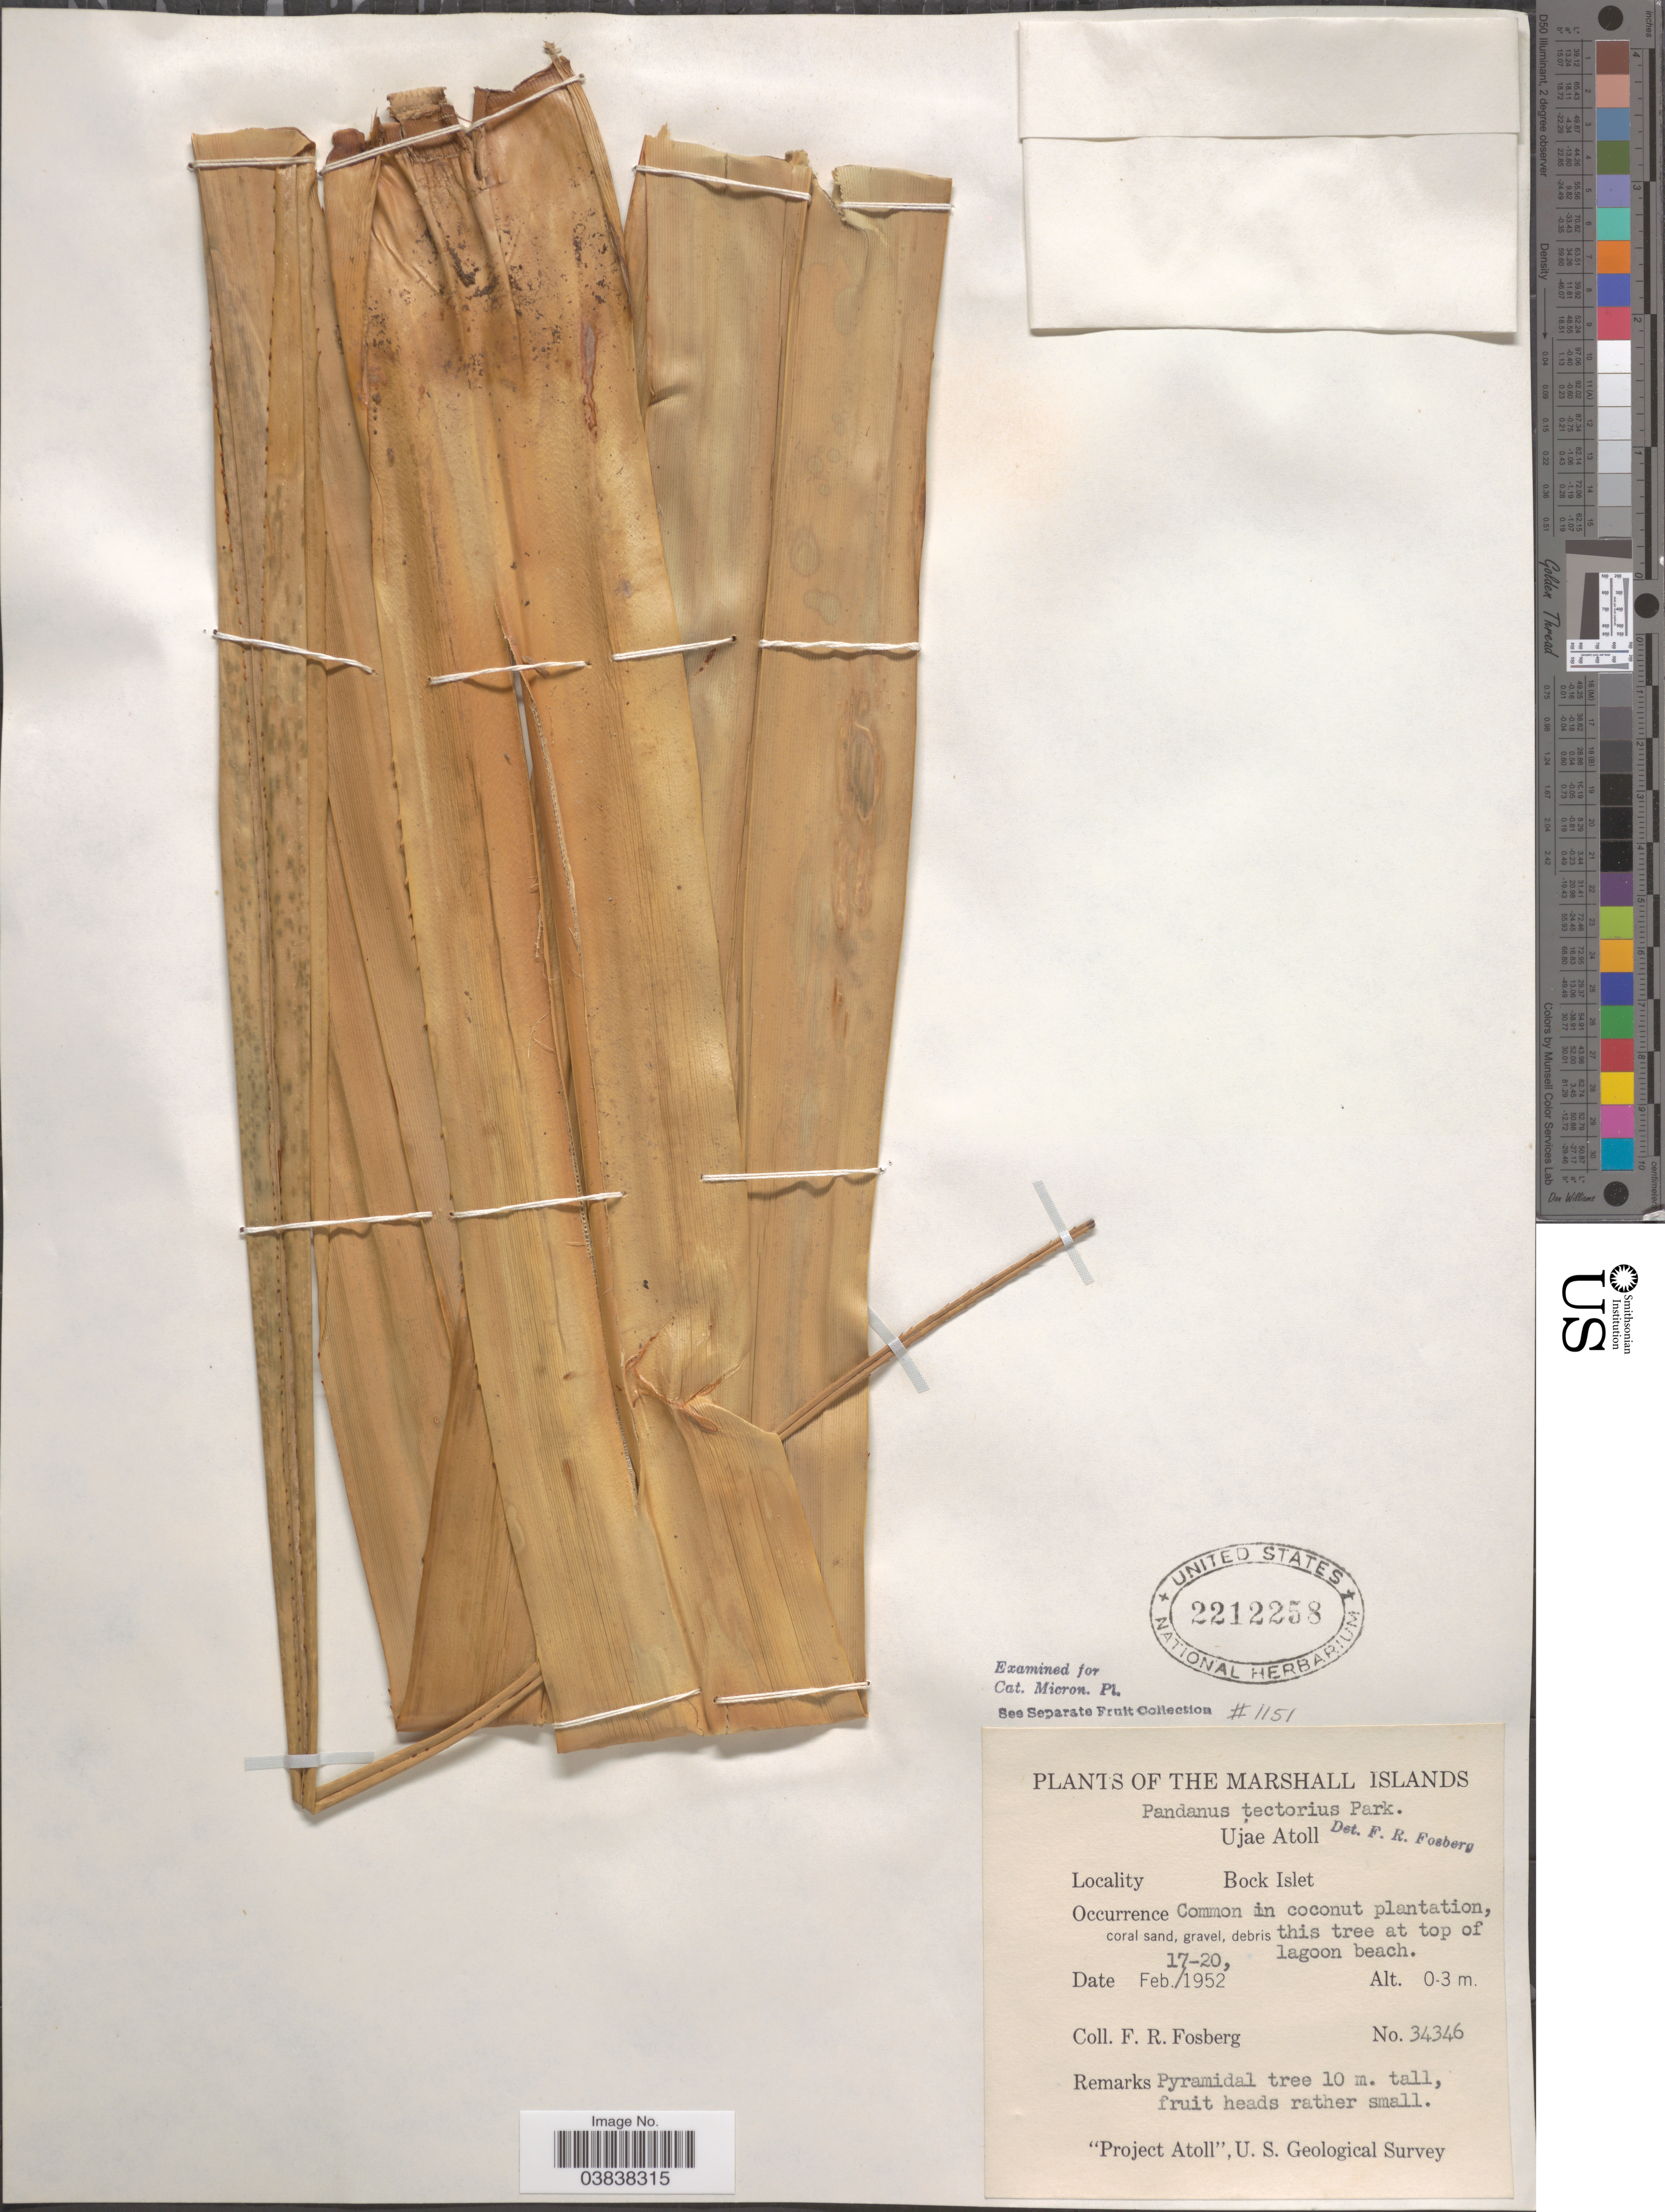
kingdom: Plantae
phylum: Tracheophyta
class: Liliopsida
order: Pandanales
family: Pandanaceae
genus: Pandanus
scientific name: Pandanus pulposus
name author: (Warb.) Martelli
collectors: F. R. Fosberg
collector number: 34346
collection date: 1952-02-17/1952-02-20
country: Marshall Islands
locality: Ujae Atoll. Bock Islet.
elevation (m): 0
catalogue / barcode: US 2212258